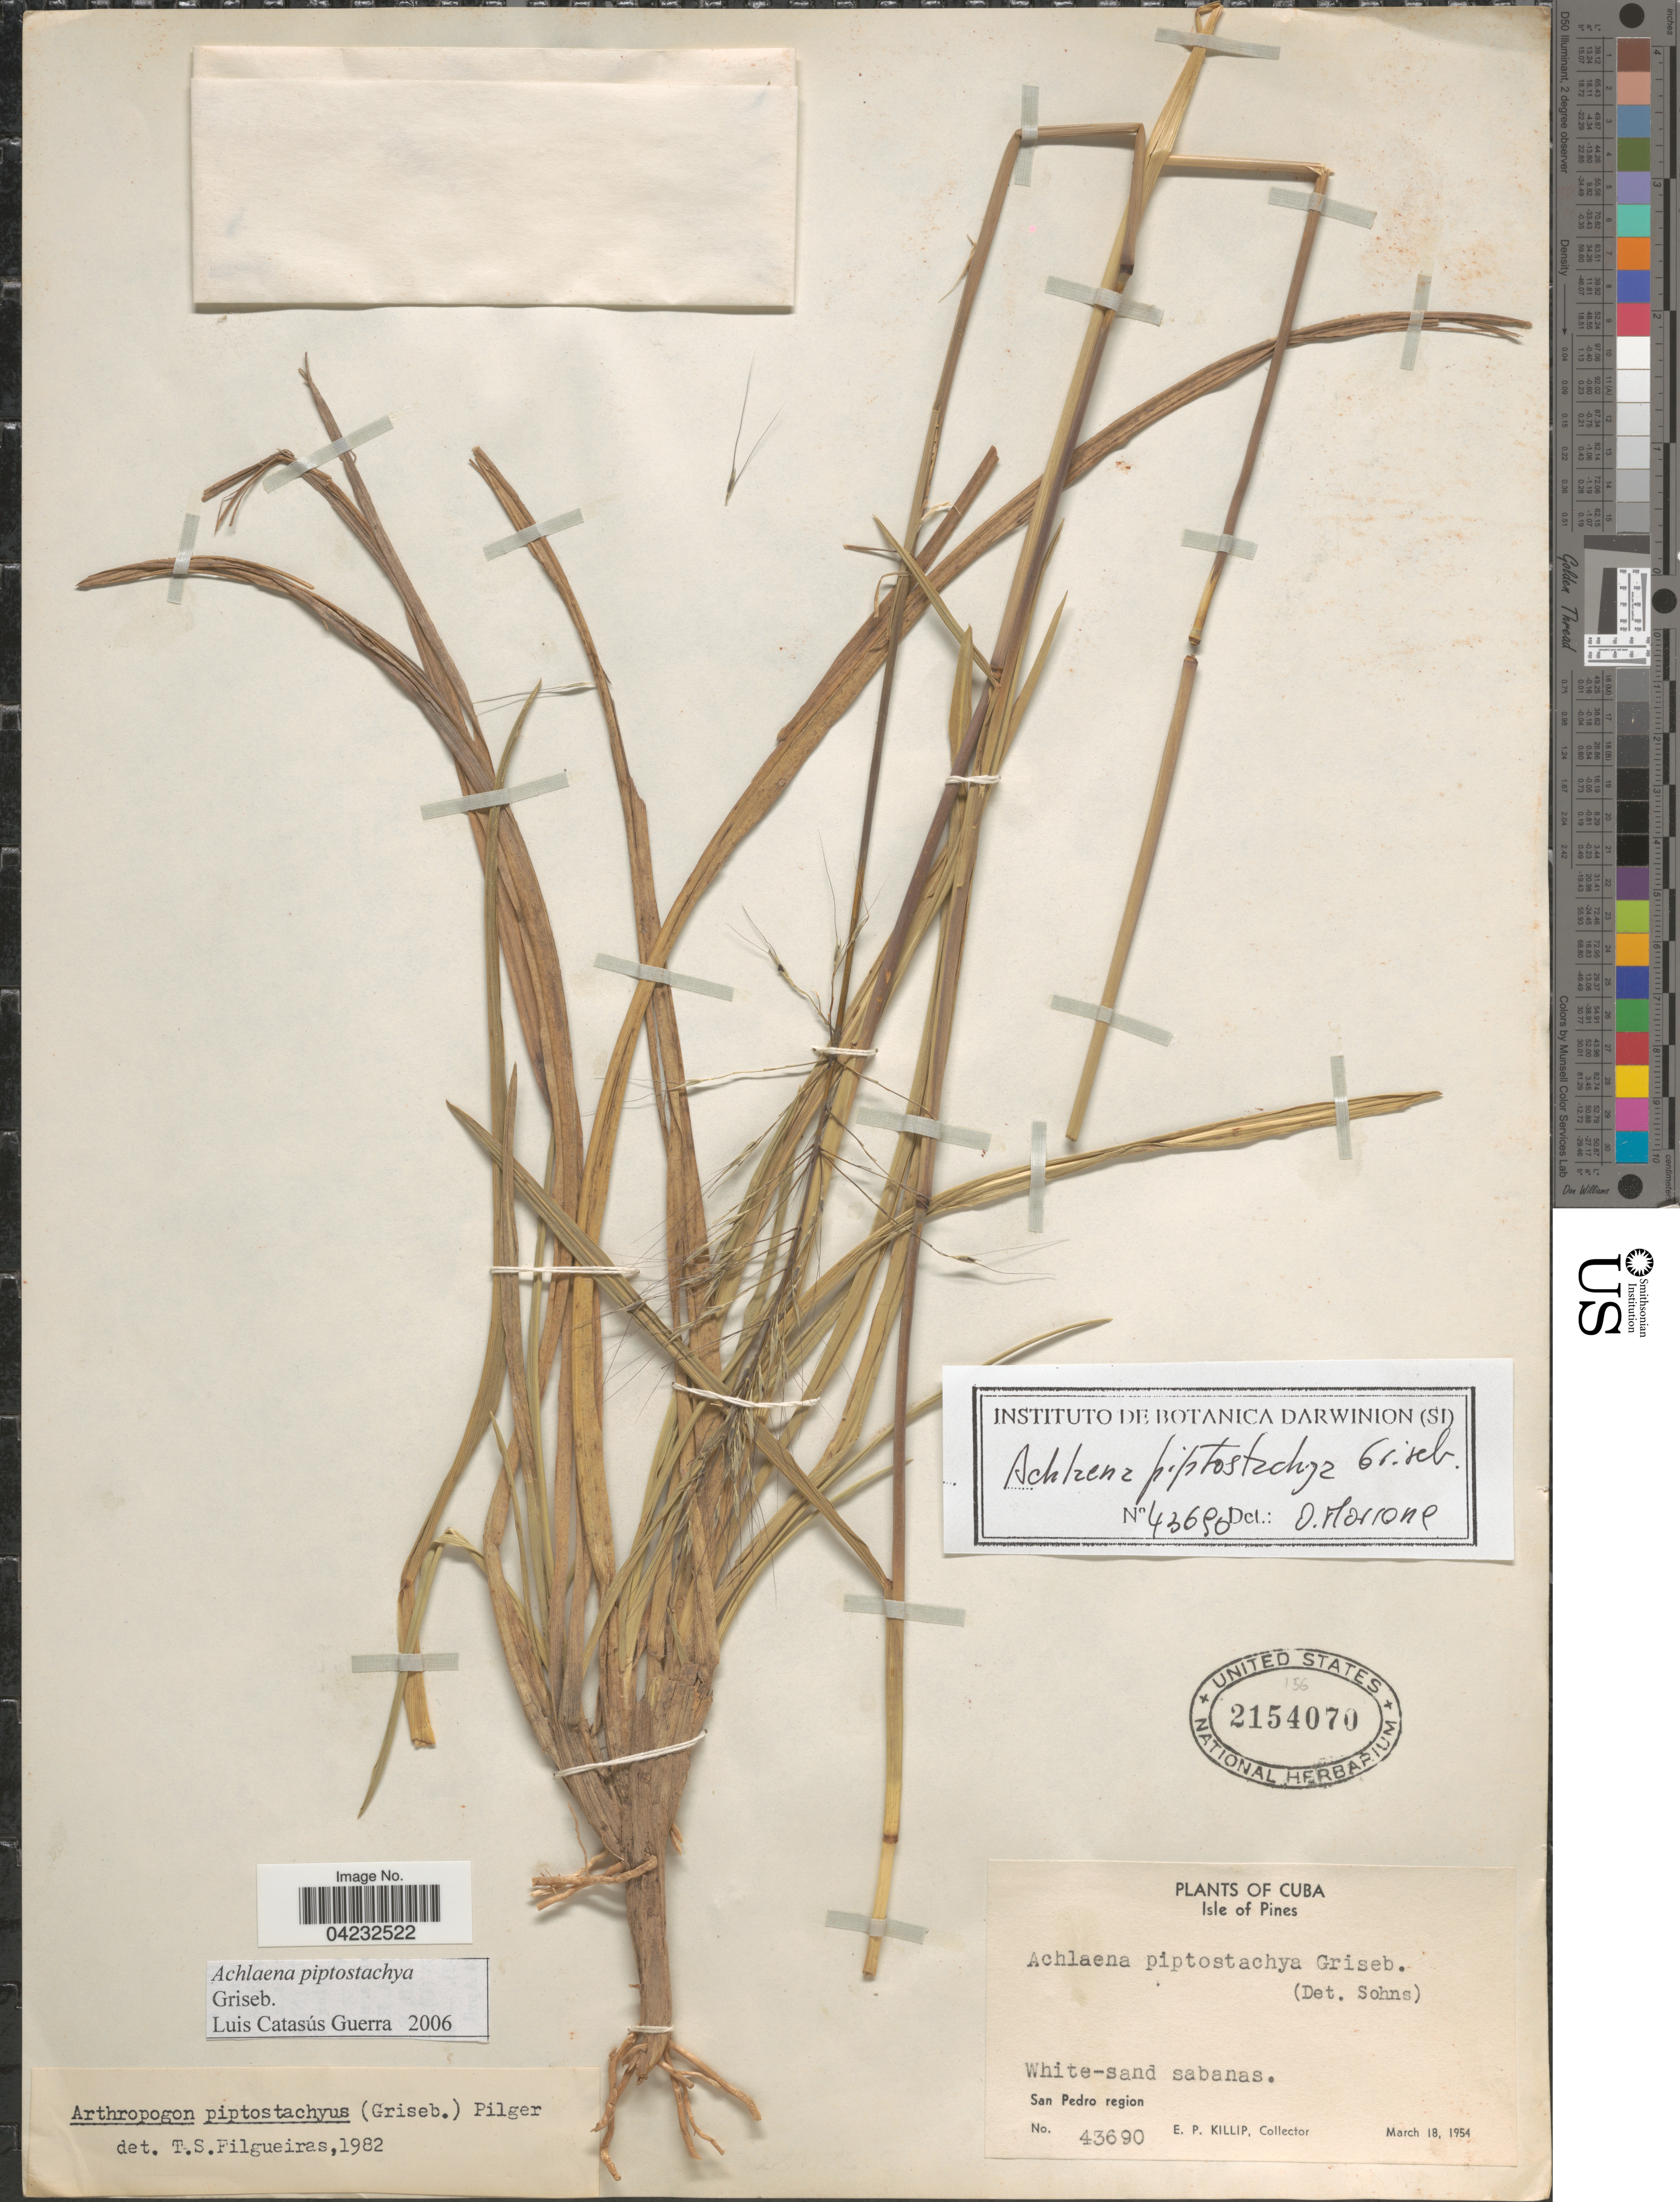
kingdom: Plantae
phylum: Tracheophyta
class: Liliopsida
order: Poales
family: Poaceae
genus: Achlaena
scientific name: Achlaena piptostachya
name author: Griseb.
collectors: E. P. Killip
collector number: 43690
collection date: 1954-03-18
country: Cuba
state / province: Isla de la Juventud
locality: Isle of Pines. White-sand sabanas. San Pedro region.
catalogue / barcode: US 2154070